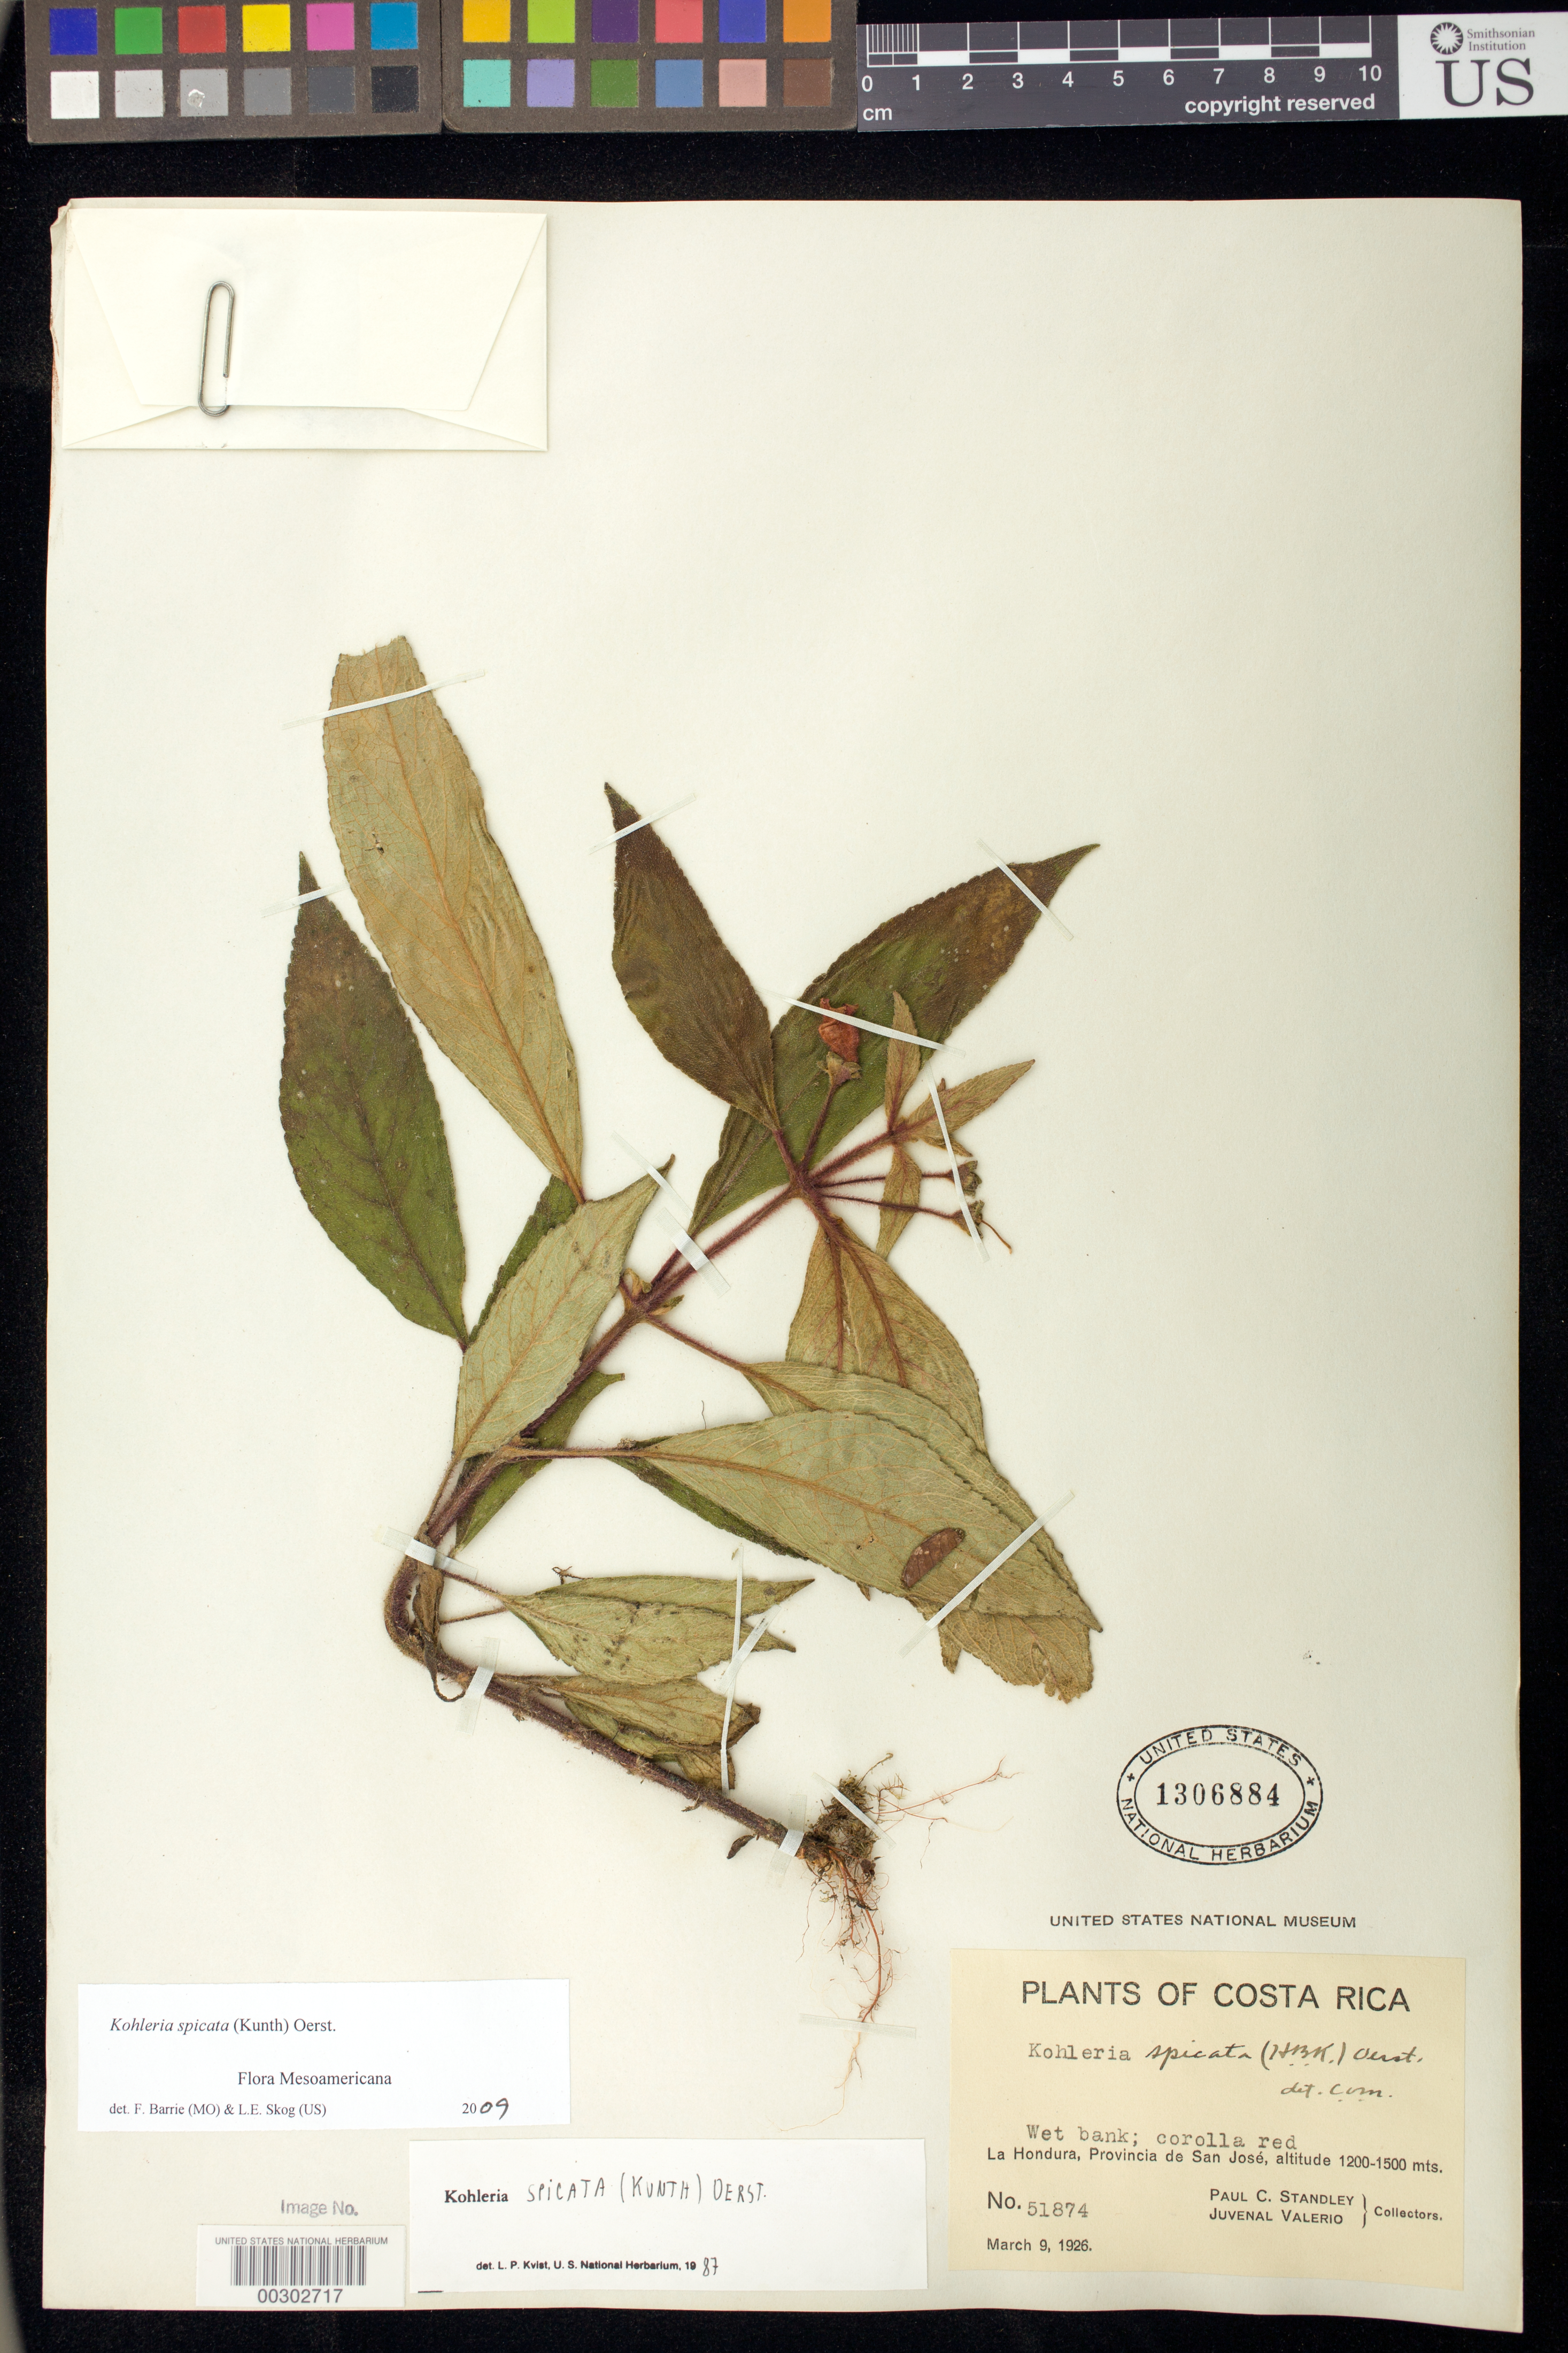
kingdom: Plantae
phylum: Tracheophyta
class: Magnoliopsida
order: Lamiales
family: Gesneriaceae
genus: Kohleria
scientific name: Kohleria spicata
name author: (Kunth) Oerst.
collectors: P. C. Standley & J. Valerio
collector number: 51874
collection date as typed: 09 Mar 1926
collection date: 1926-03-09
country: Costa Rica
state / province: San José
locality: La Hondura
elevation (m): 1200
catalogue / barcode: US 1306884